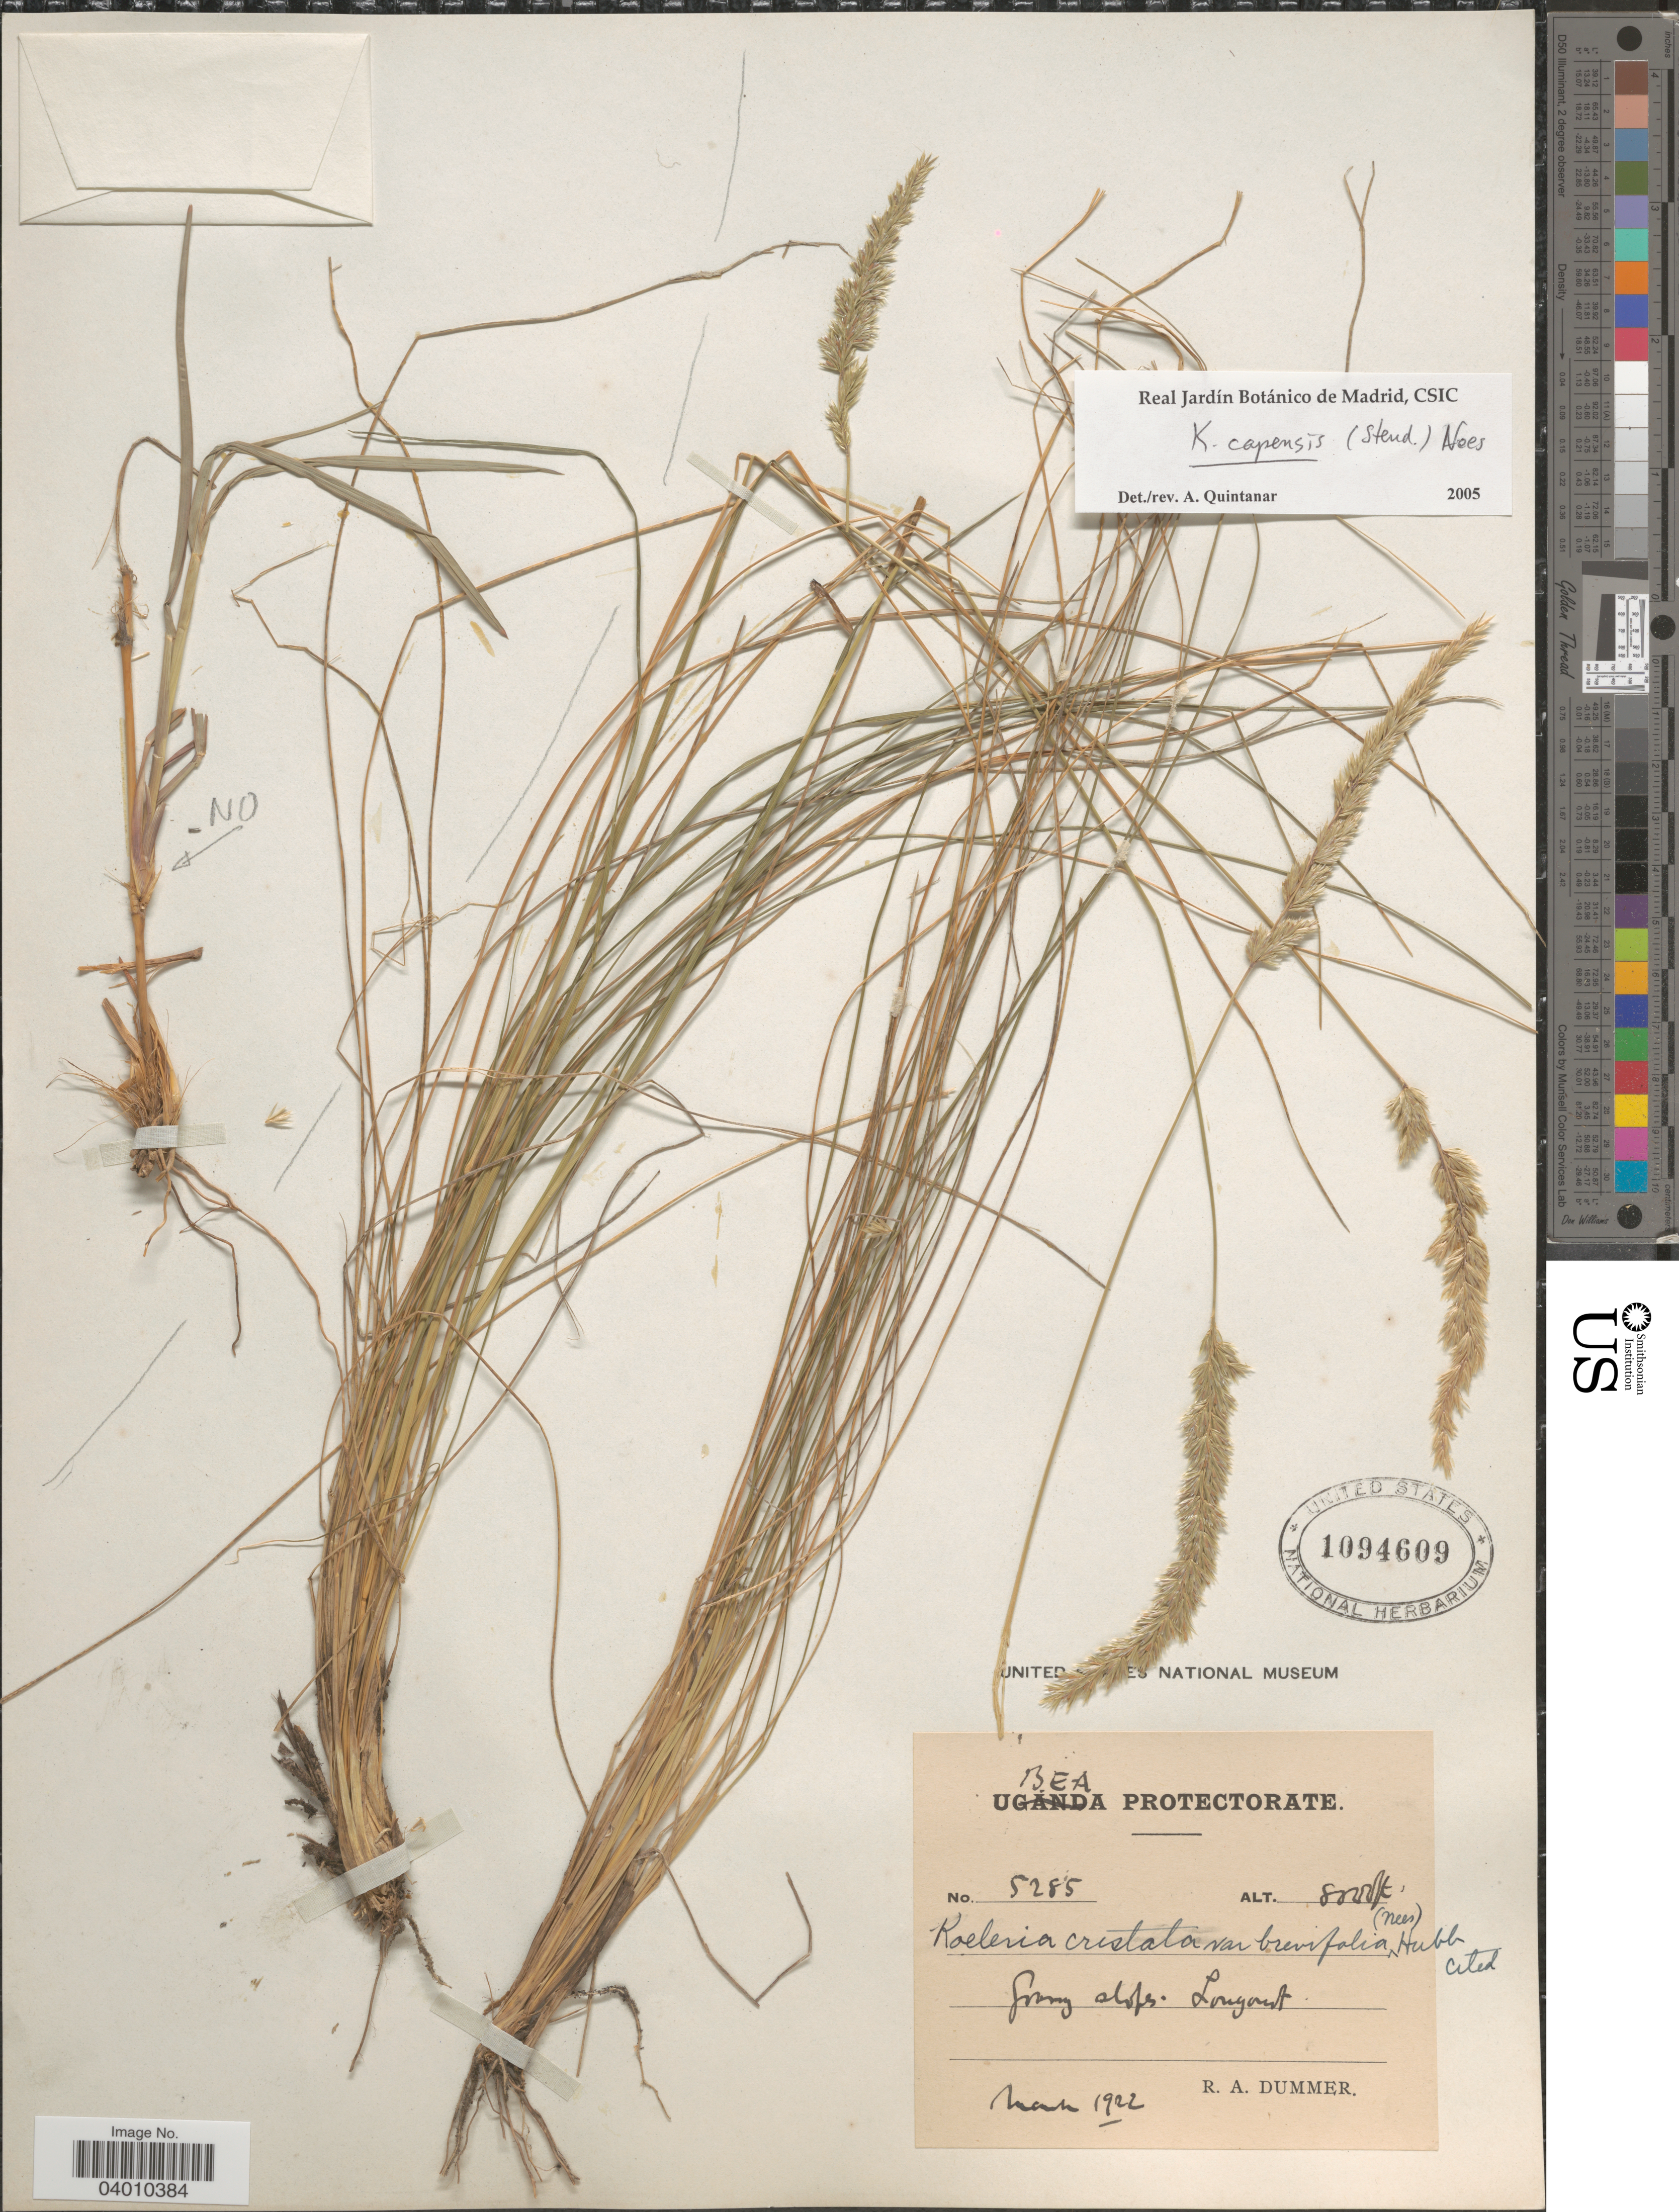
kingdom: Plantae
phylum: Tracheophyta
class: Liliopsida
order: Poales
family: Poaceae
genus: Koeleria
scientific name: Koeleria capensis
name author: (Steud.) Nees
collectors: R. Dümmer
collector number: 5285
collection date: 1922-03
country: Kenya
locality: B.E.A. Protectorate. Longonot.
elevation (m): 2438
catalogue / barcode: US 1094609